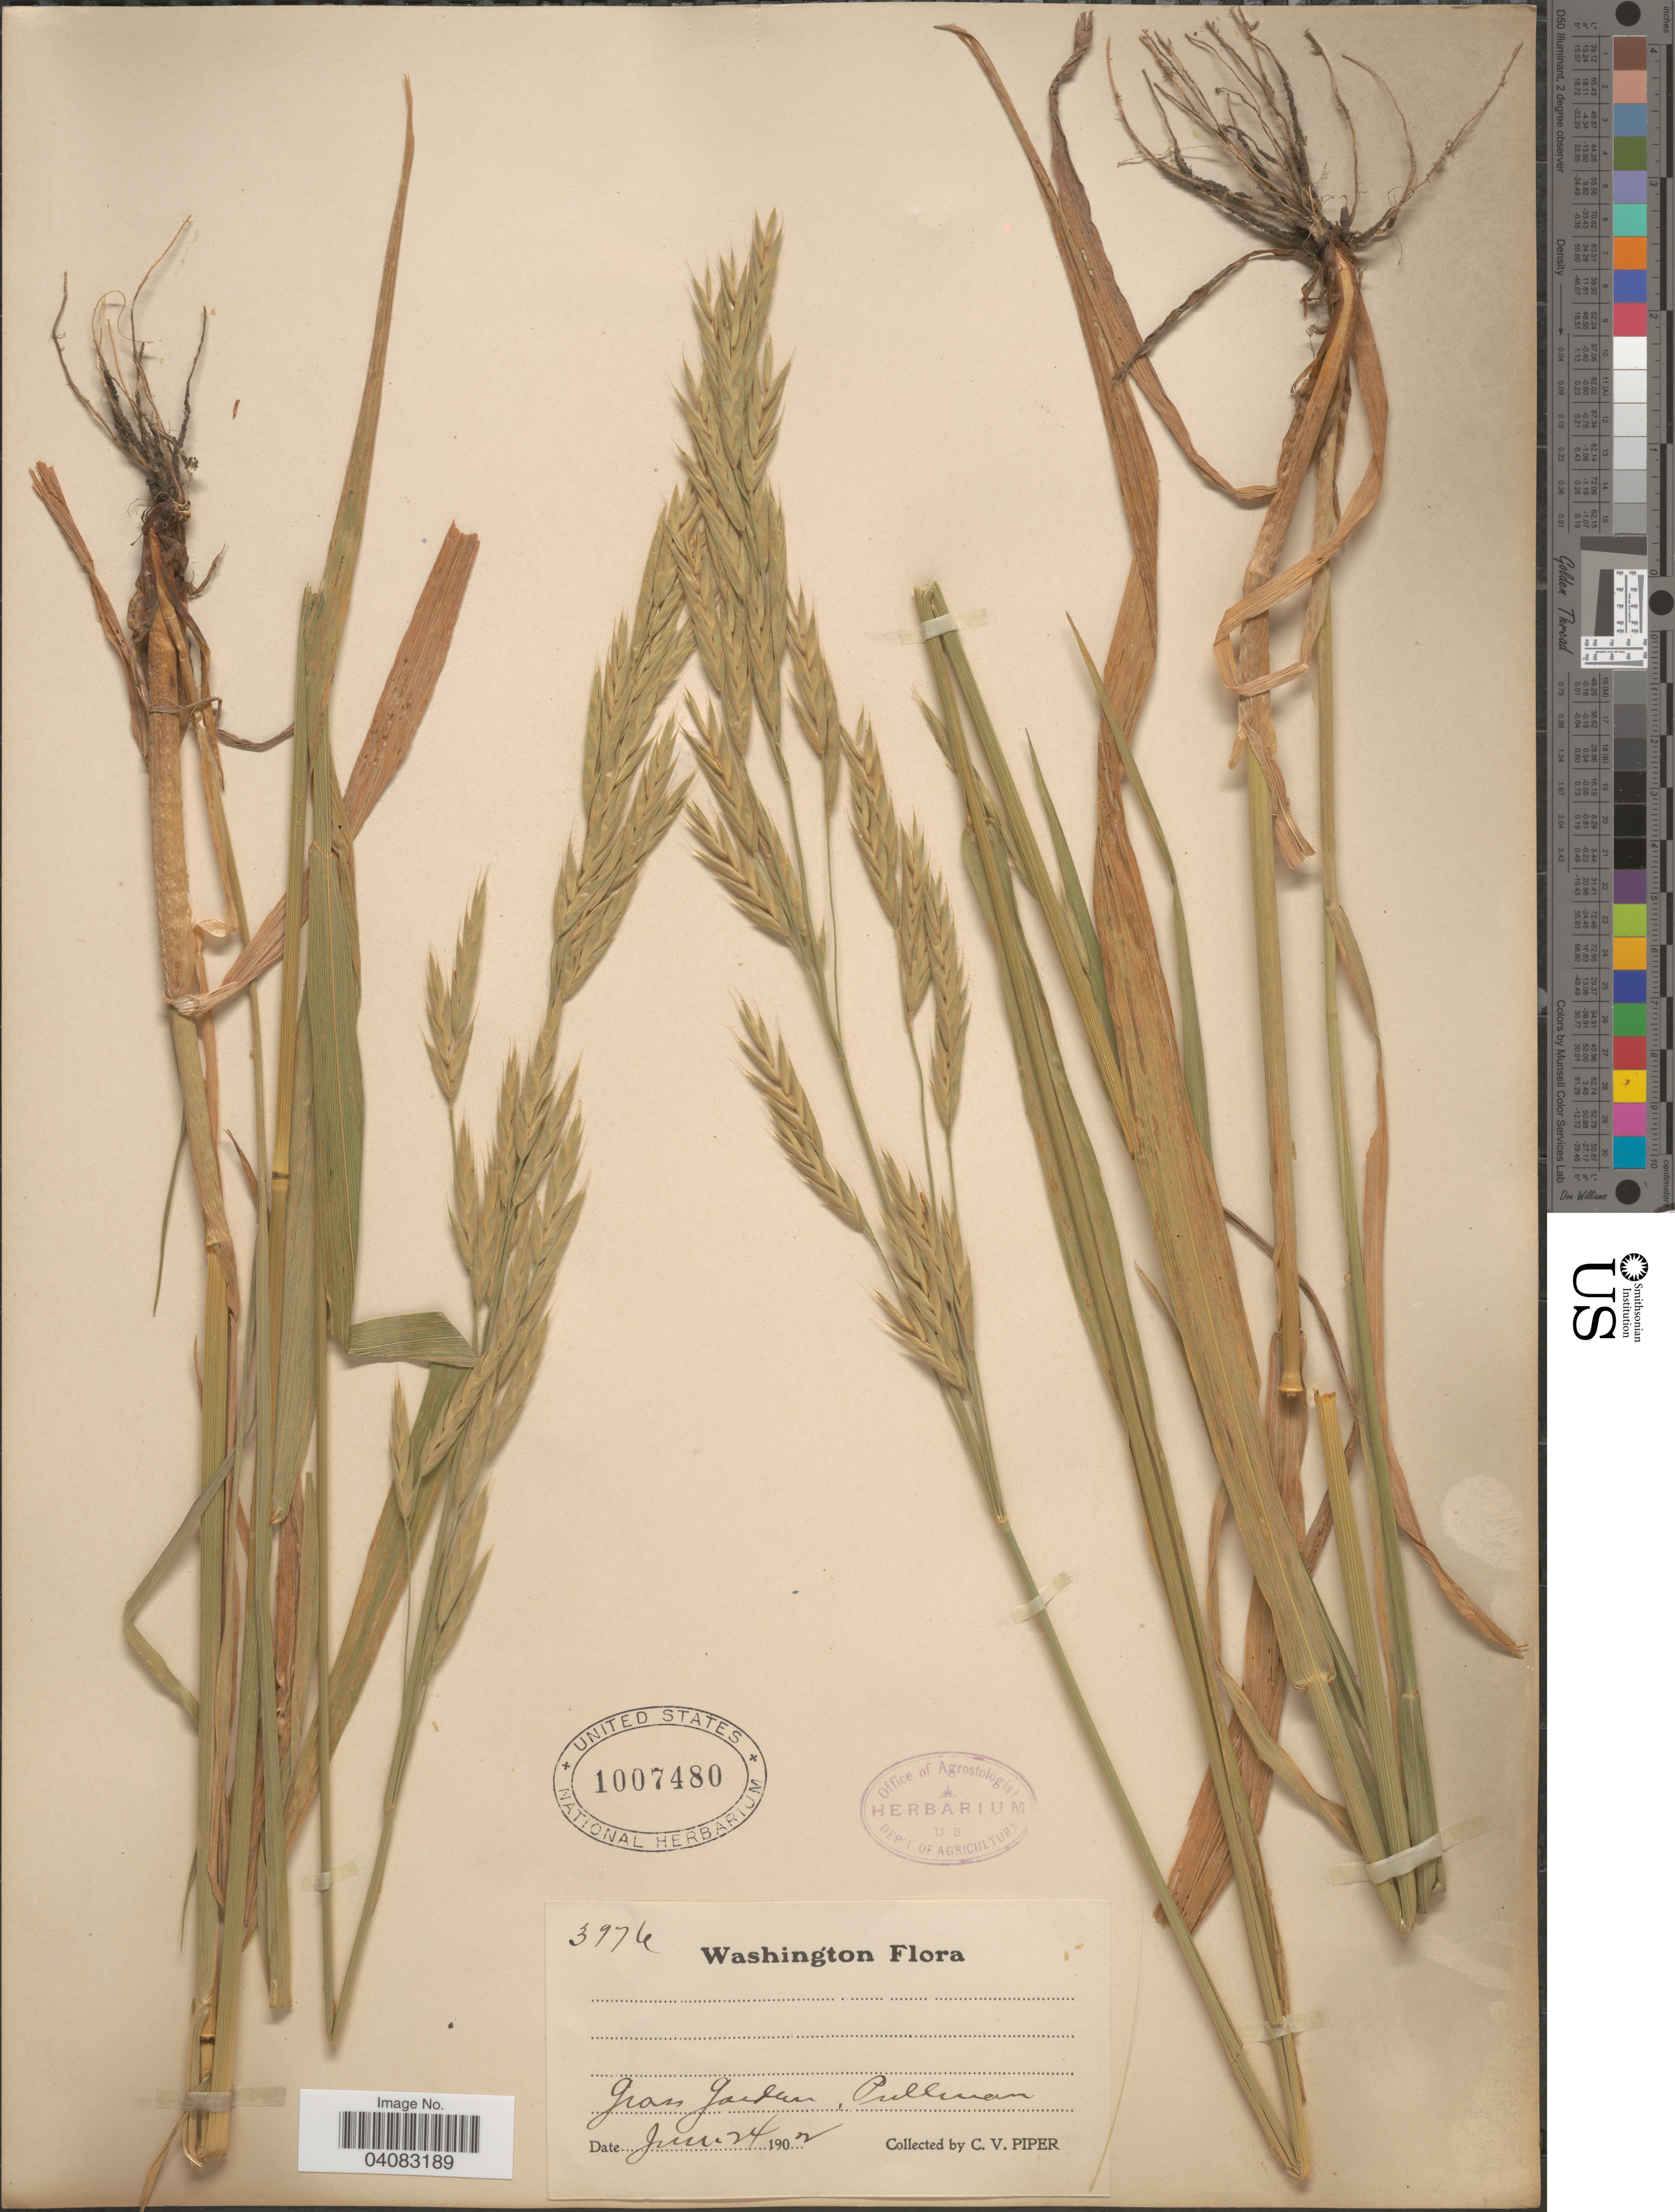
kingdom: Plantae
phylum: Tracheophyta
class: Liliopsida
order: Poales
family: Poaceae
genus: Bromus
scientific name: Bromus marginatus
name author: Nees ex Steud.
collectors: C. V. Piper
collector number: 3976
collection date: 1902-06-24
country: United States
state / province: Washington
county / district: Whitman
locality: Grass Garden, Pullman.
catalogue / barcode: US 1007480